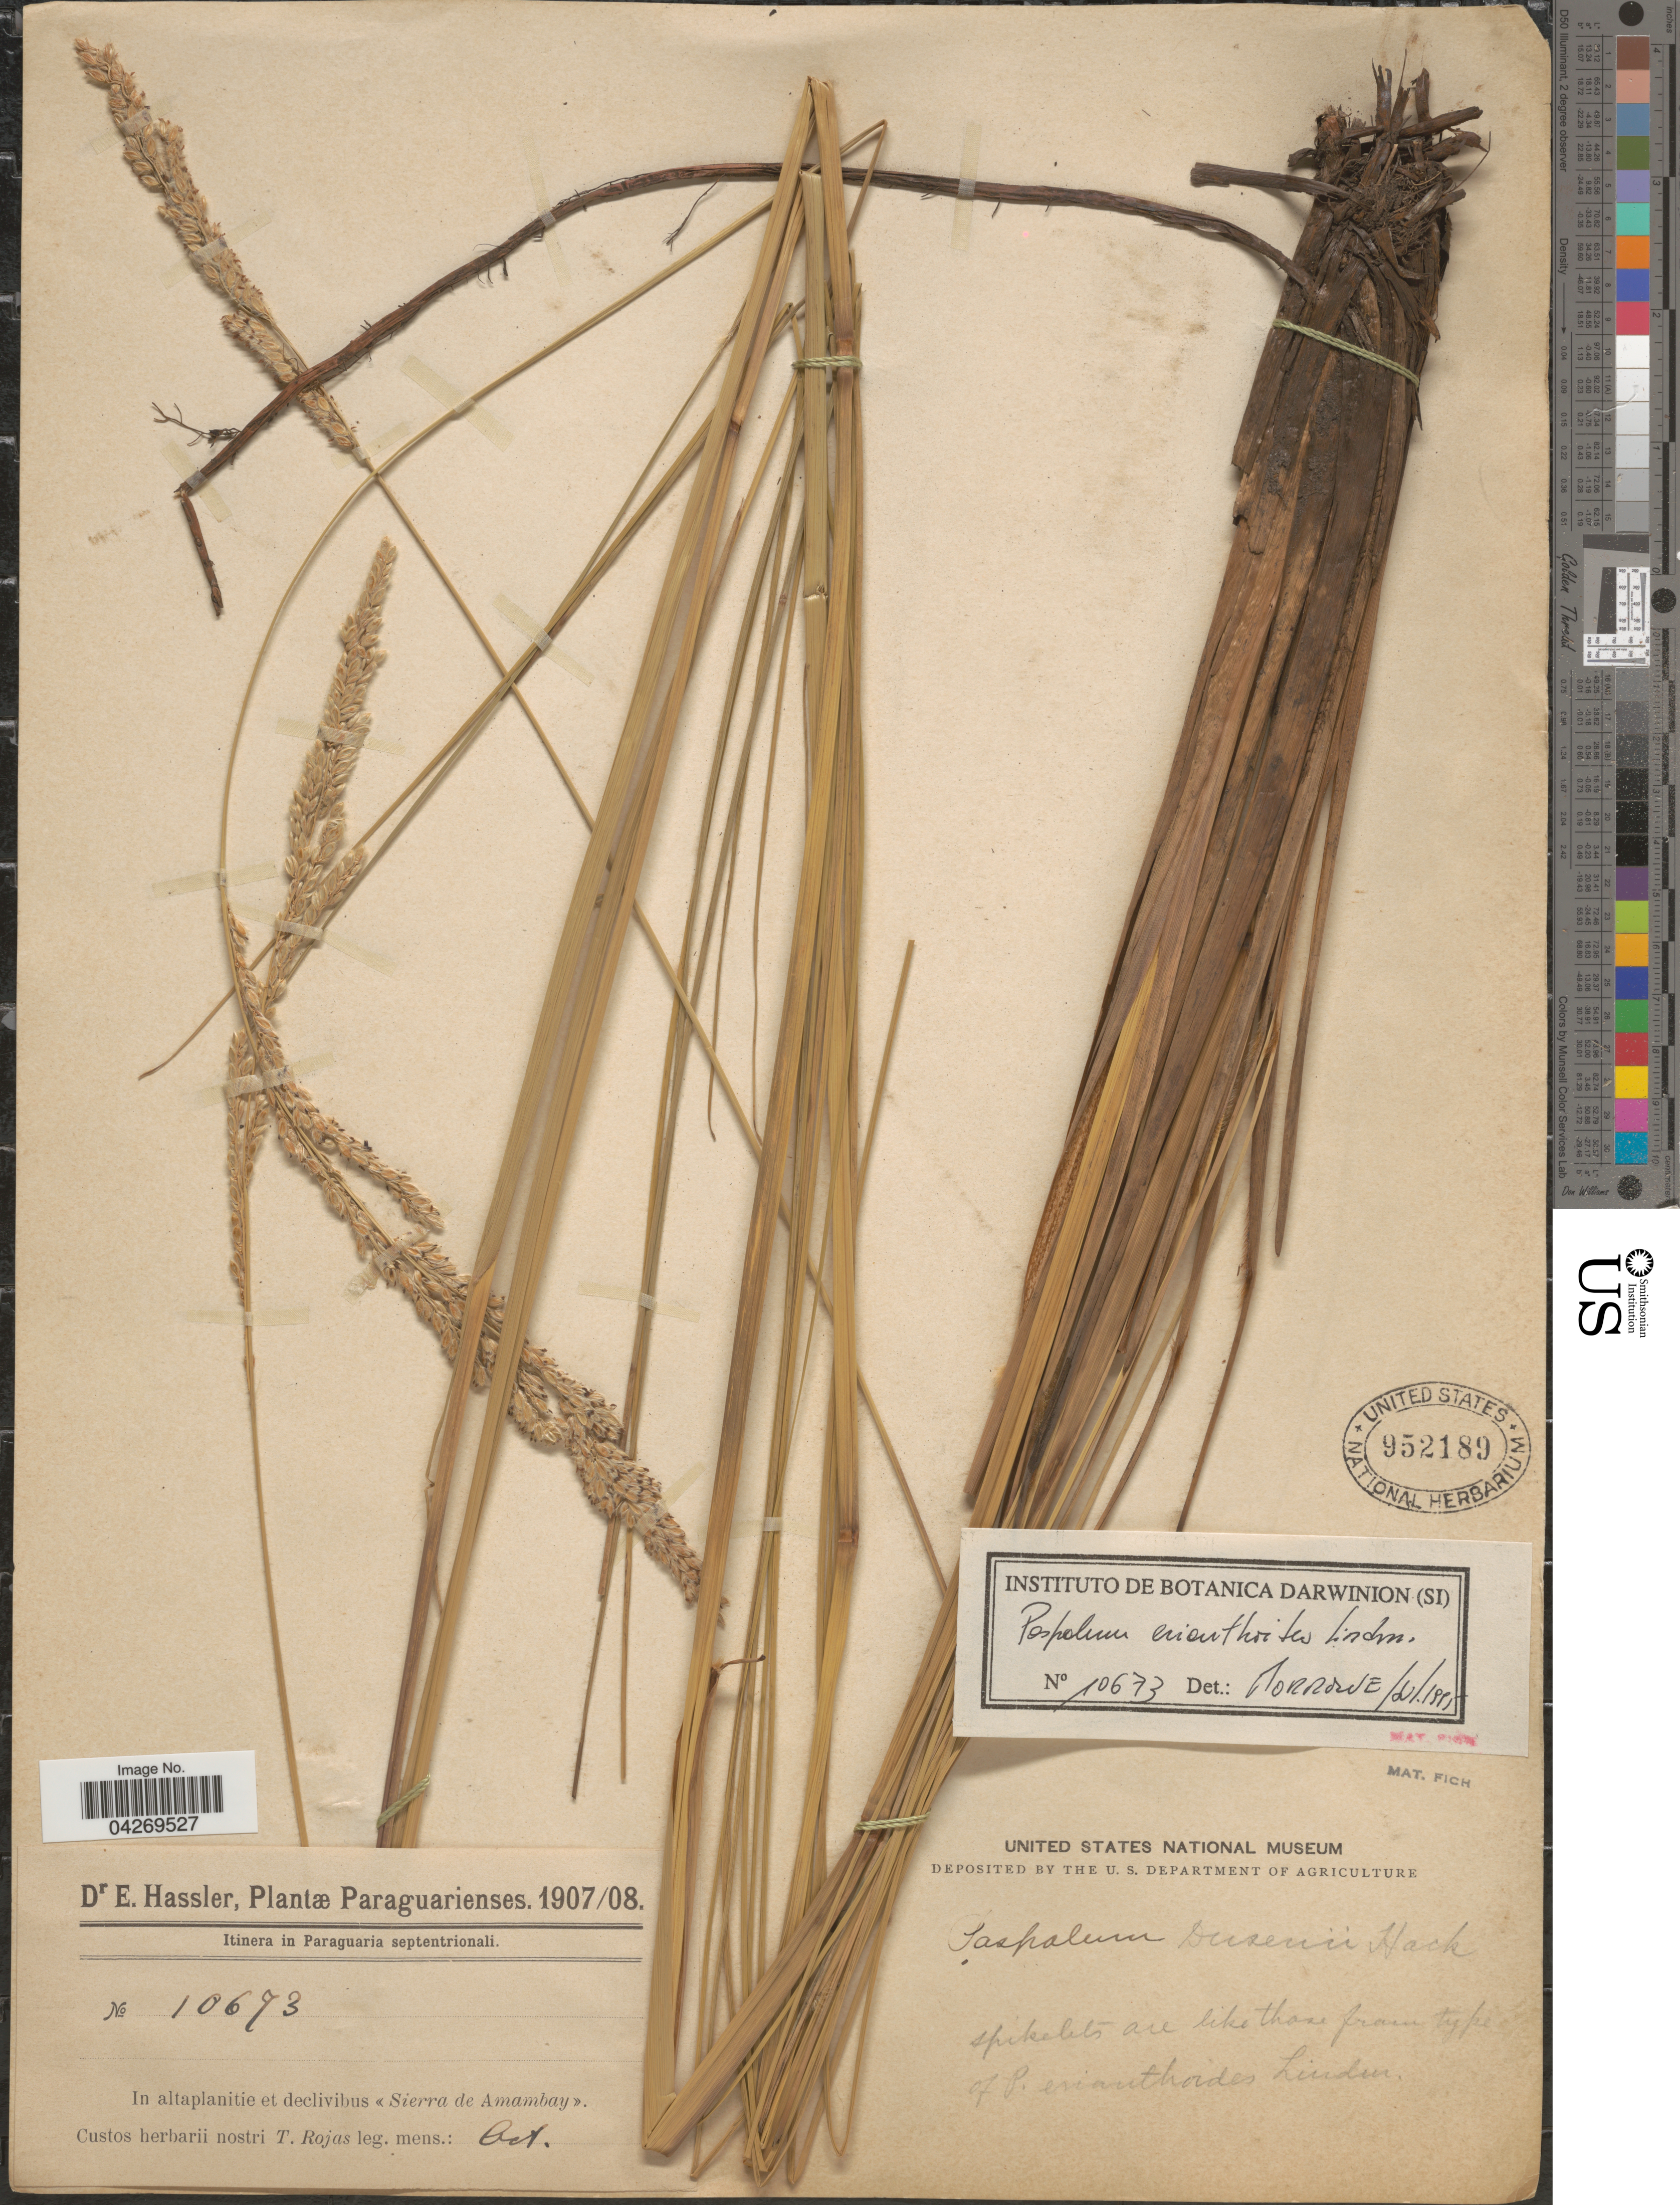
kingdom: Plantae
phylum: Tracheophyta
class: Liliopsida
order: Poales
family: Poaceae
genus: Paspalum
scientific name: Paspalum erianthoides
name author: Lindm.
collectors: T. Rojas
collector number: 10673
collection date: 1907-10/1908-10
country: Paraguay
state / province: Amambay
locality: Itinera in Paraguaria septentrionali. In altaplanitie et declivibus <Sierra de Amambay>.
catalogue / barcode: US 952189